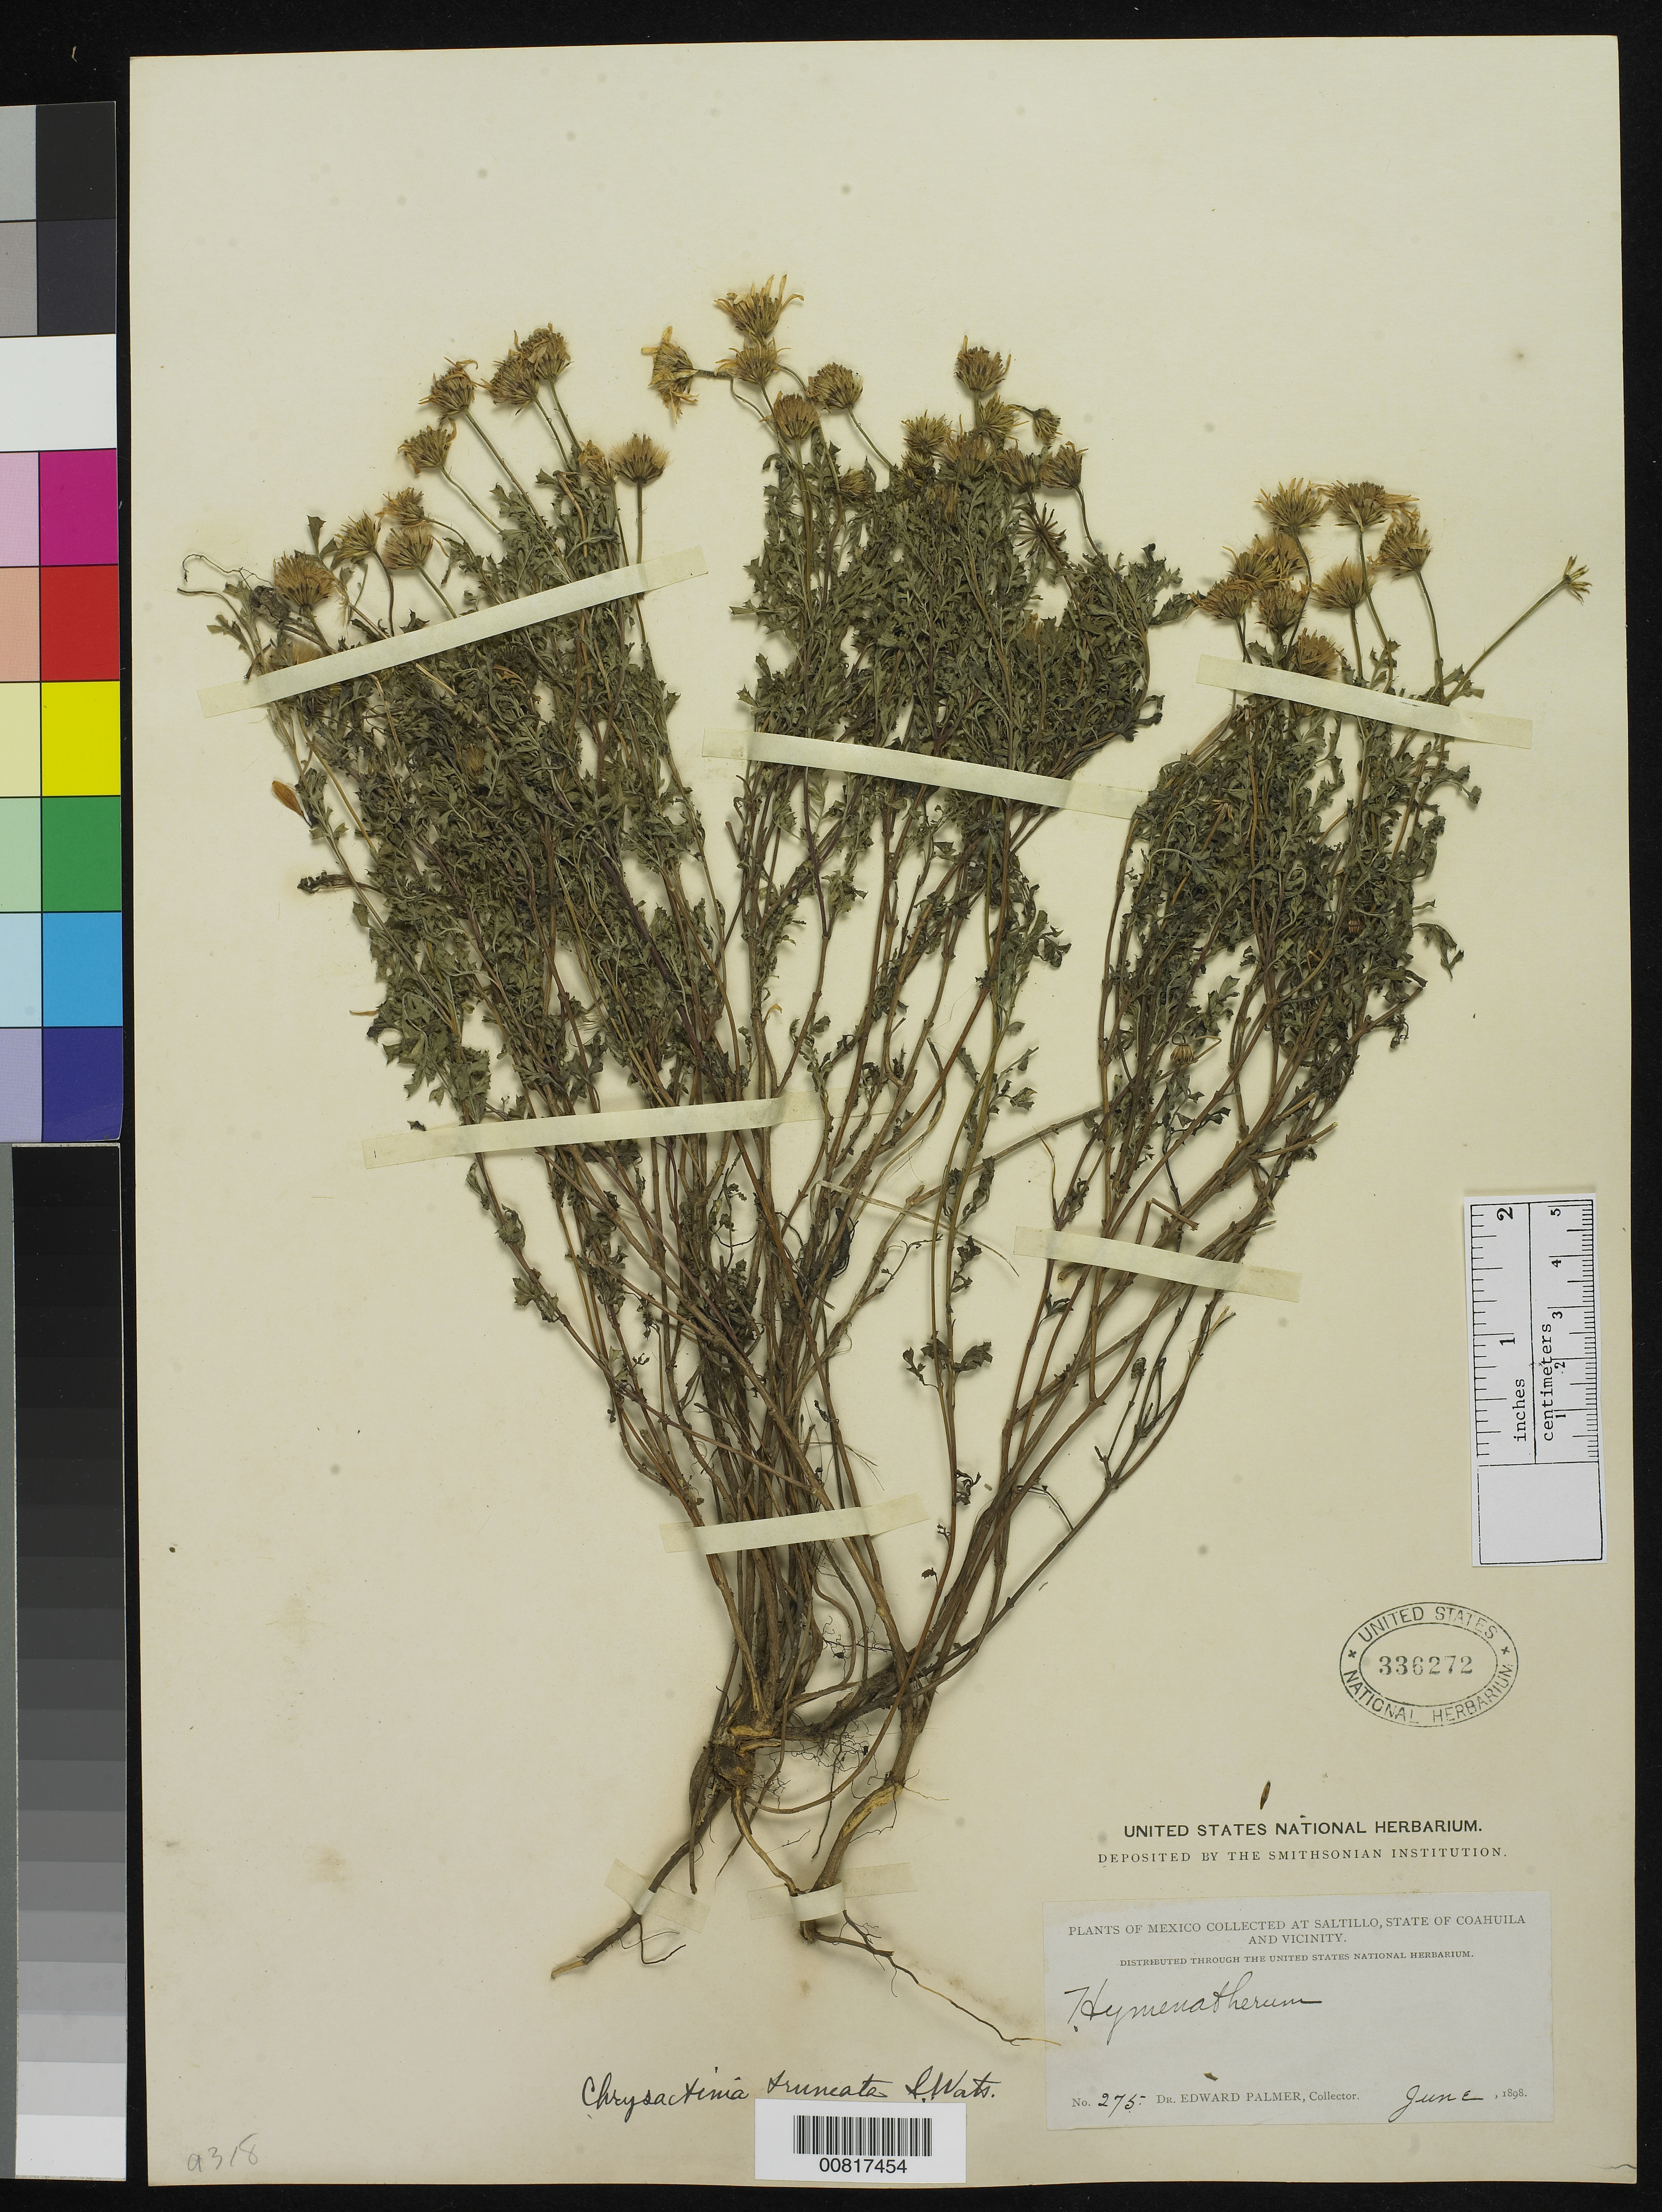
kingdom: Plantae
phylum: Tracheophyta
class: Magnoliopsida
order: Asterales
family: Asteraceae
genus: Chrysactinia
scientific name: Chrysactinia truncata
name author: S. Watson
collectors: E. Palmer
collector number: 275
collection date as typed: Jun 1898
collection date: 1898-06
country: Mexico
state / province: Coahuila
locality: Saltillo, Coahuila and vicinity.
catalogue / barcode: US 336272